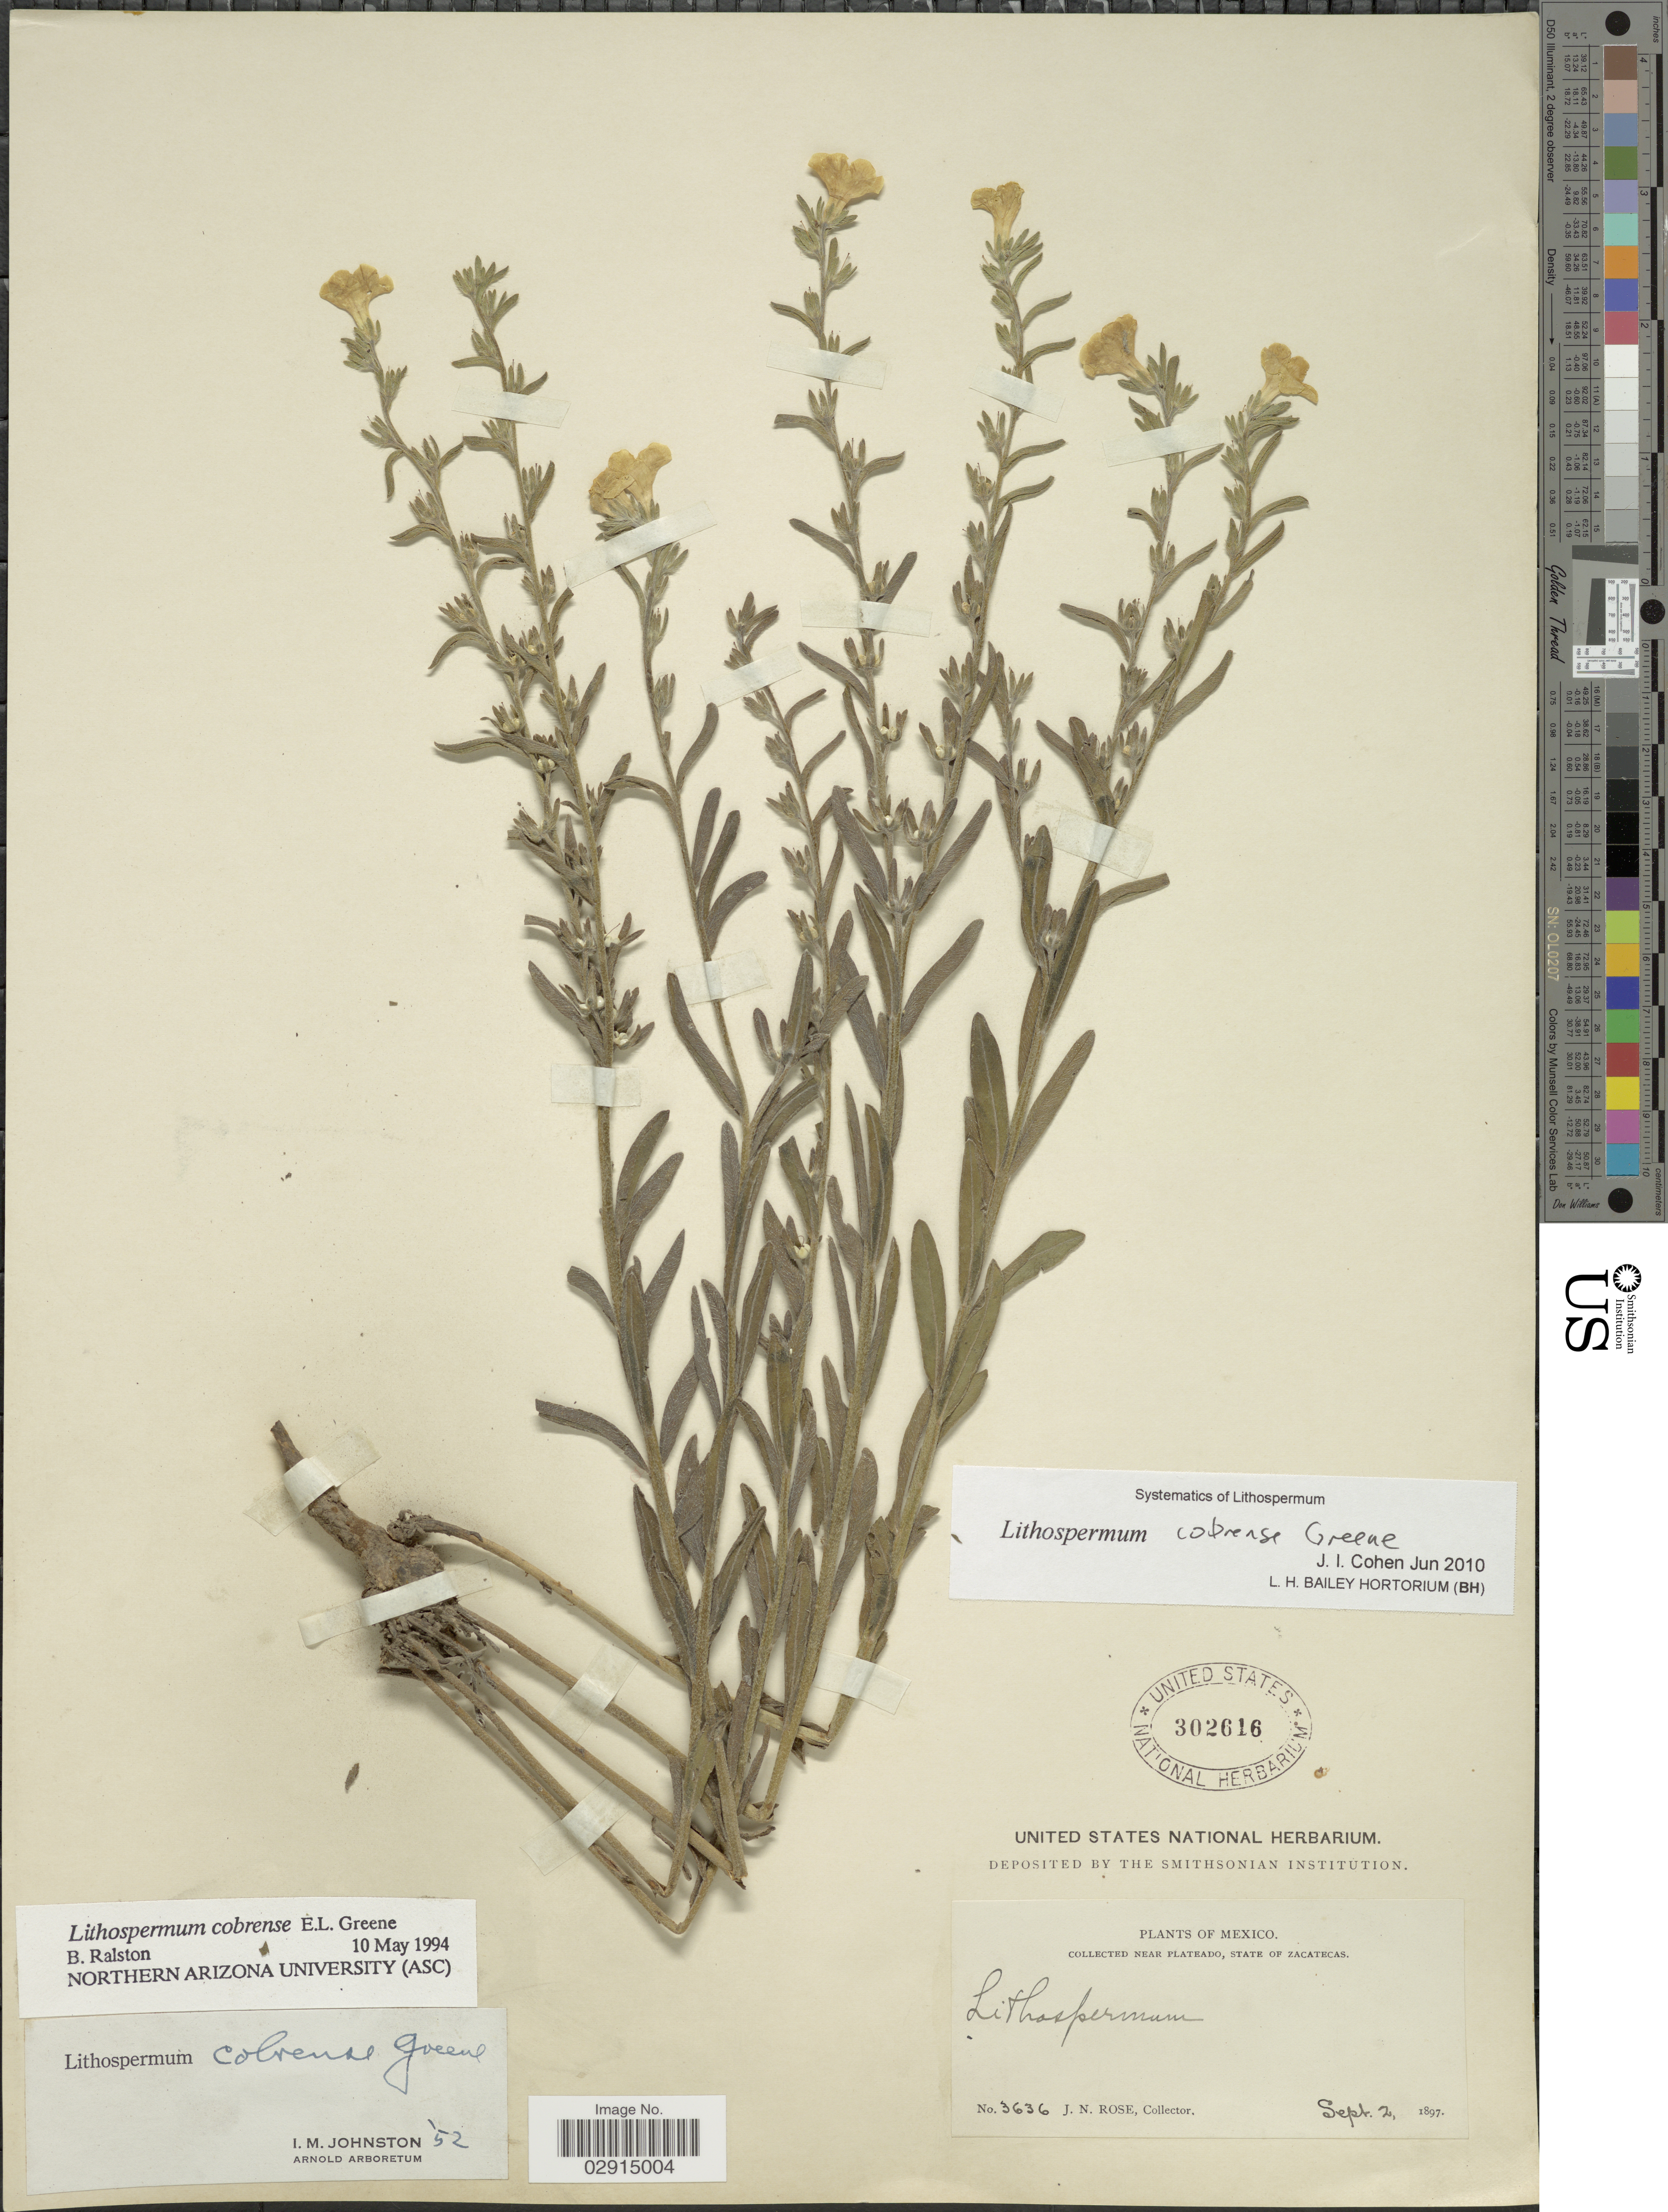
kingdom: Plantae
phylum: Tracheophyta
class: Magnoliopsida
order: Boraginales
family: Boraginaceae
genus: Lithospermum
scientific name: Lithospermum cobrense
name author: Greene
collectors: J. N. Rose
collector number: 3636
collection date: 1897-09-02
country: Mexico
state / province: Zacatecas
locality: Near Plateado, State of Zacatecas. Mexico.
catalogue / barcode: US 302616